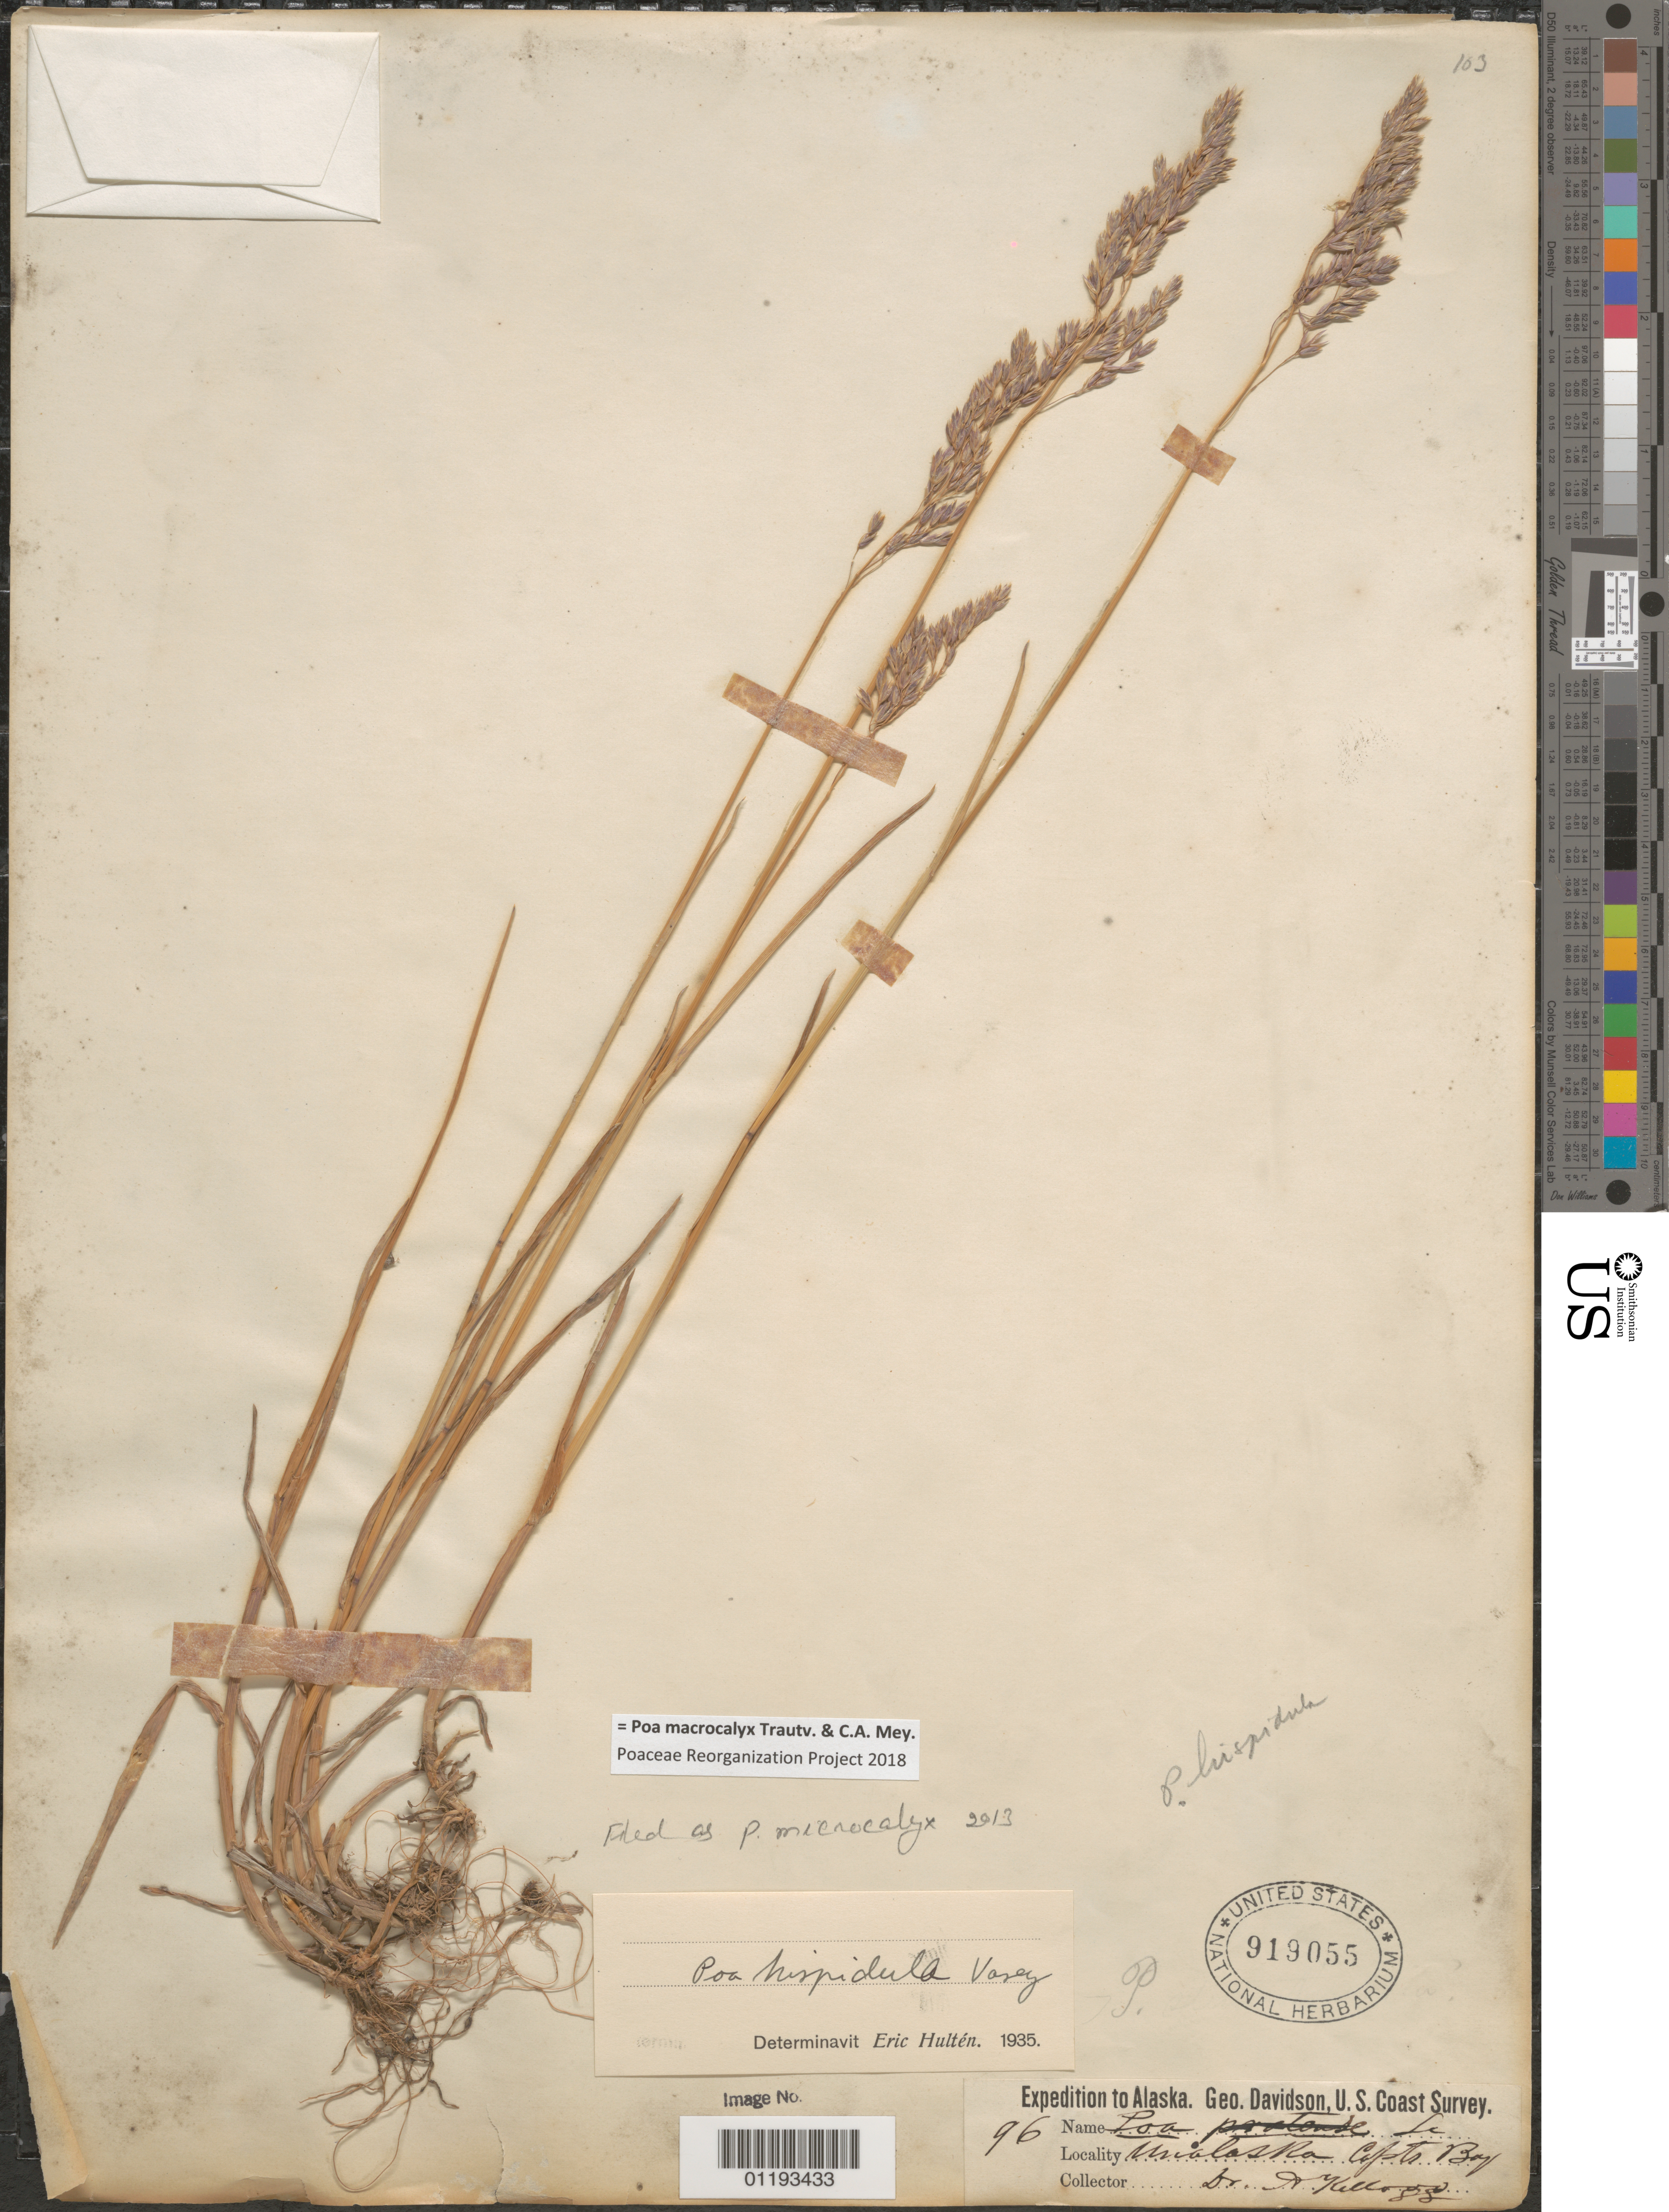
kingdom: Plantae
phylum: Tracheophyta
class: Liliopsida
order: Poales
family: Poaceae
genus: Poa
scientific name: Poa macrocalyx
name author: Trautv. & C.A. Mey.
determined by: Poaceae Reorganization Project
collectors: A. Kellogg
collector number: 96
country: United States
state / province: Alaska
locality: Unalaska.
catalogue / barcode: US 919055